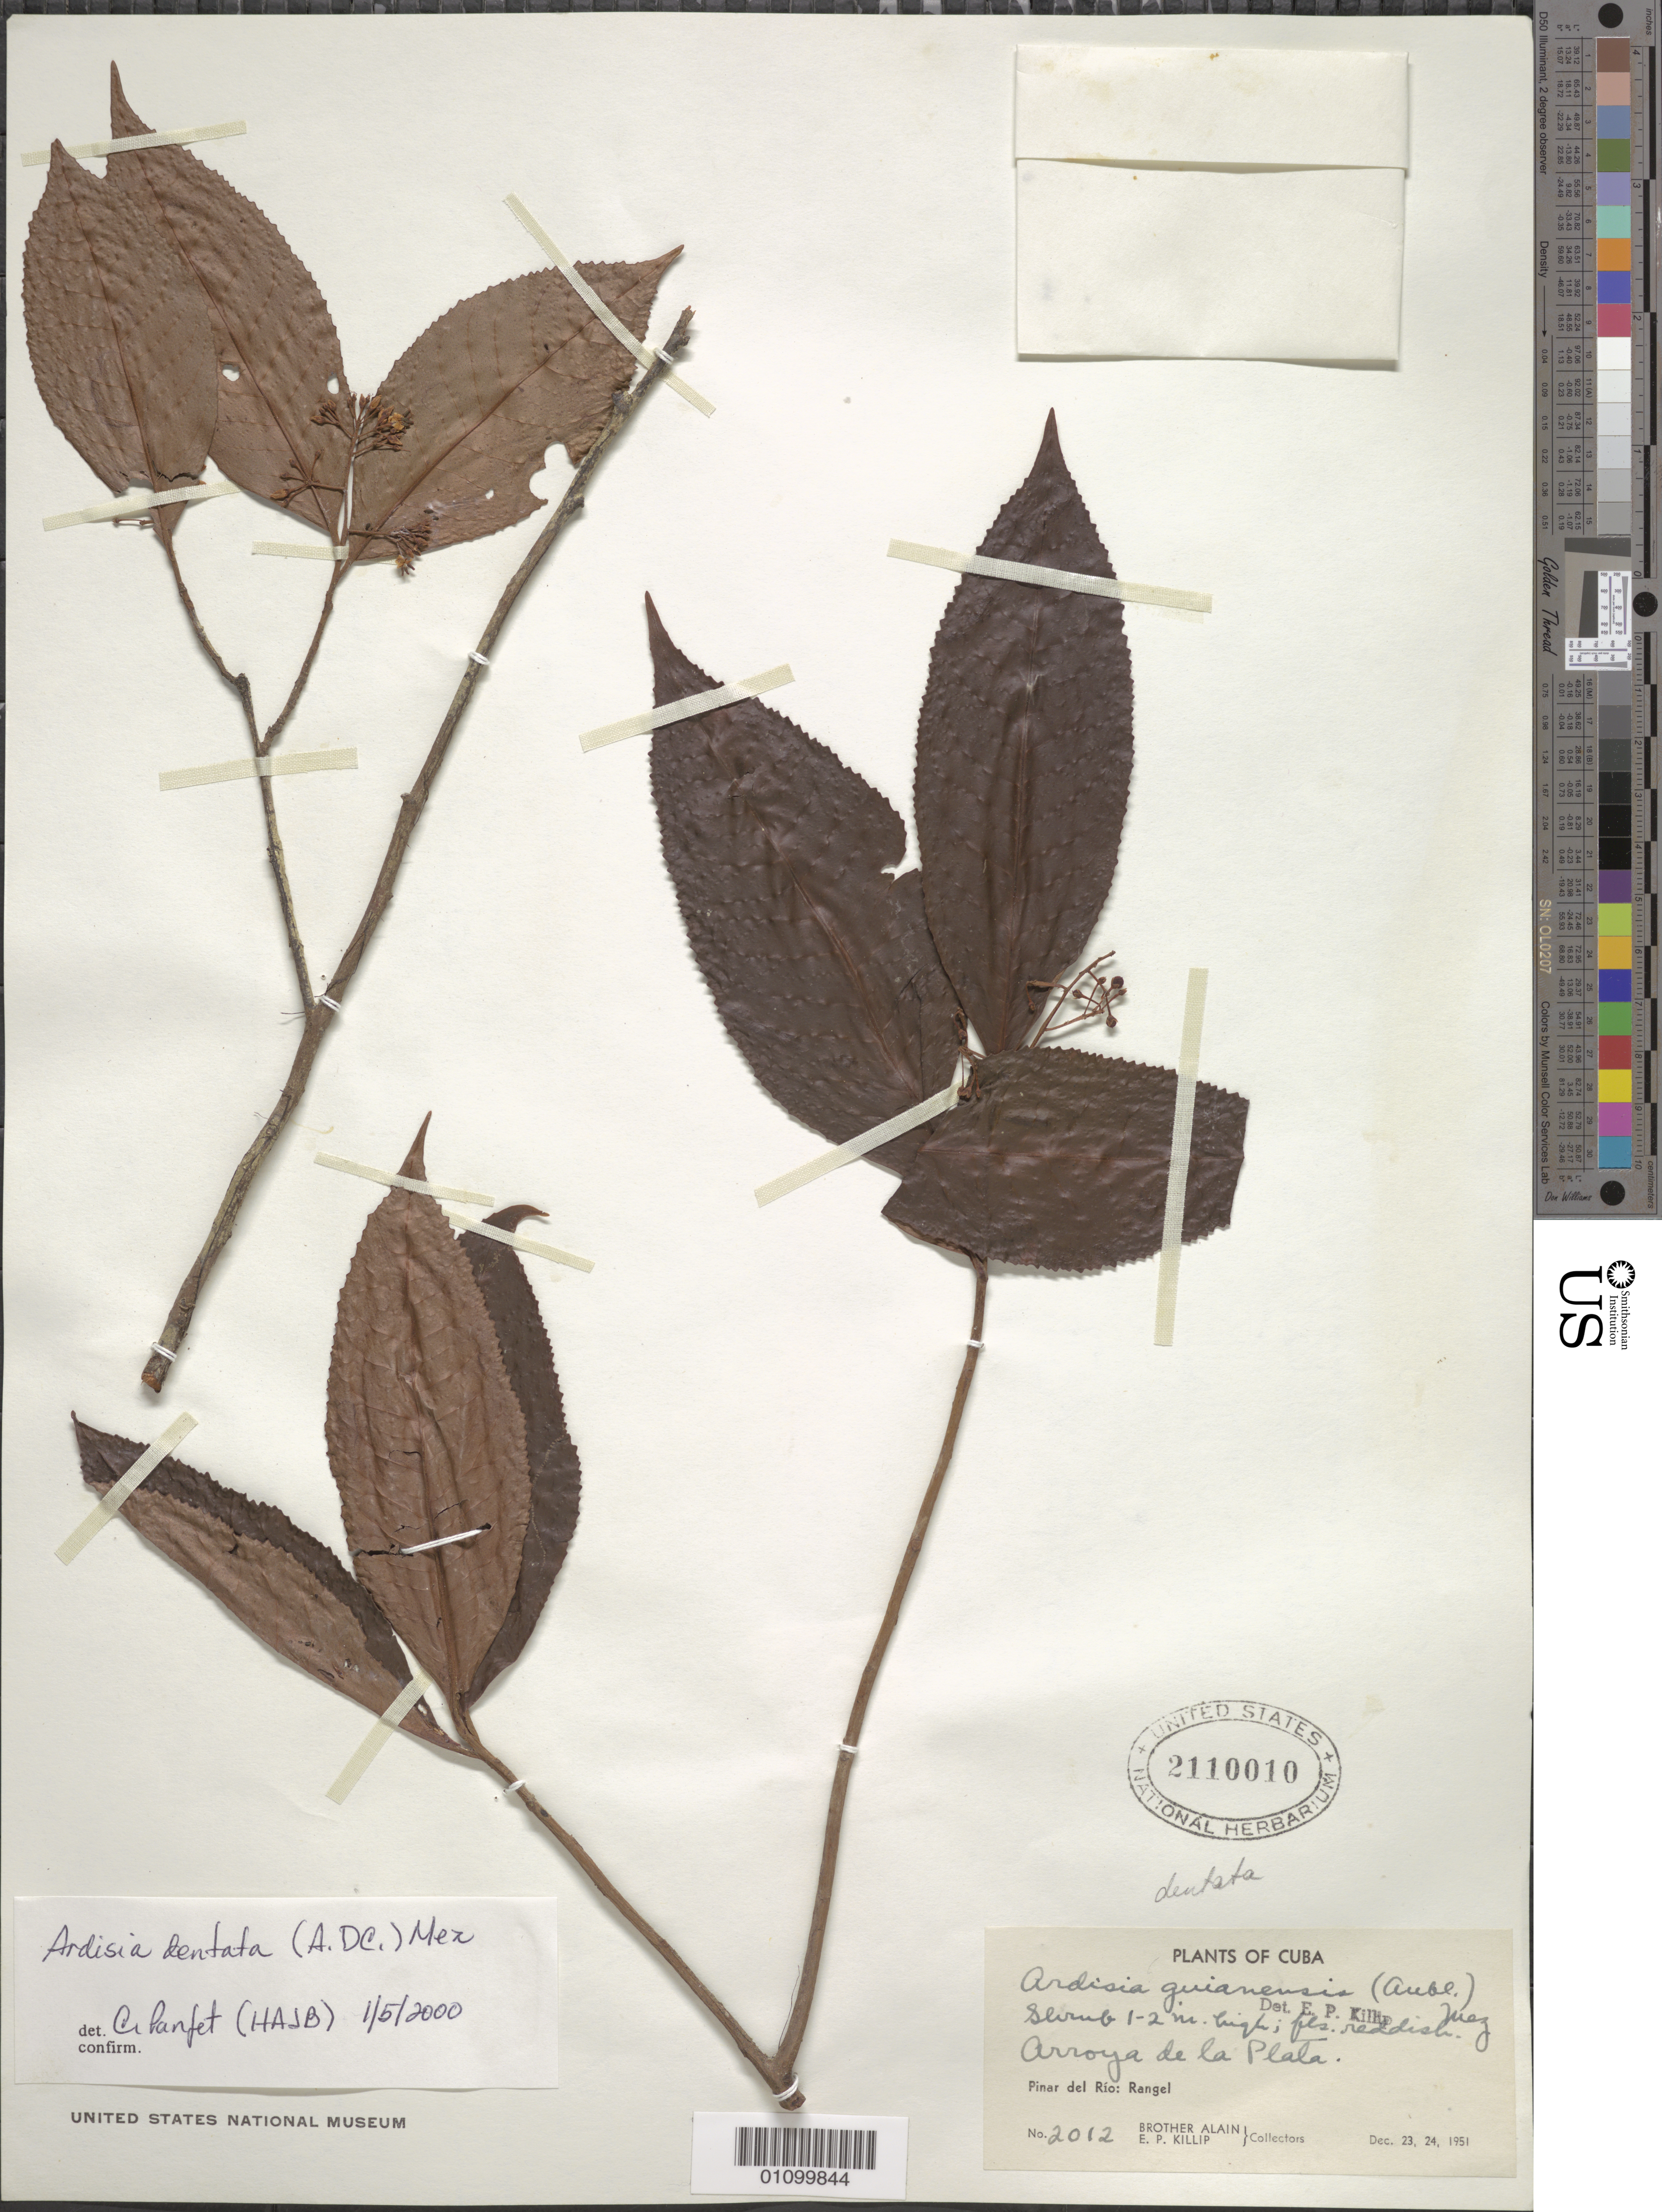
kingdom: Plantae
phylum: Tracheophyta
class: Magnoliopsida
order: Ericales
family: Primulaceae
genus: Ardisia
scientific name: Ardisia dentata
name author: (A. DC.) Mez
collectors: A. H. Liogier & E. P. Killip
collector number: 2012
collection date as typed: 23 Dec 1951 and 24 Dec 1951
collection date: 1951-12-23,1951-12-24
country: Cuba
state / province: Pinar del Rio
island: Cuba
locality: Arroya de la Plata Rangel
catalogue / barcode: US 2110010